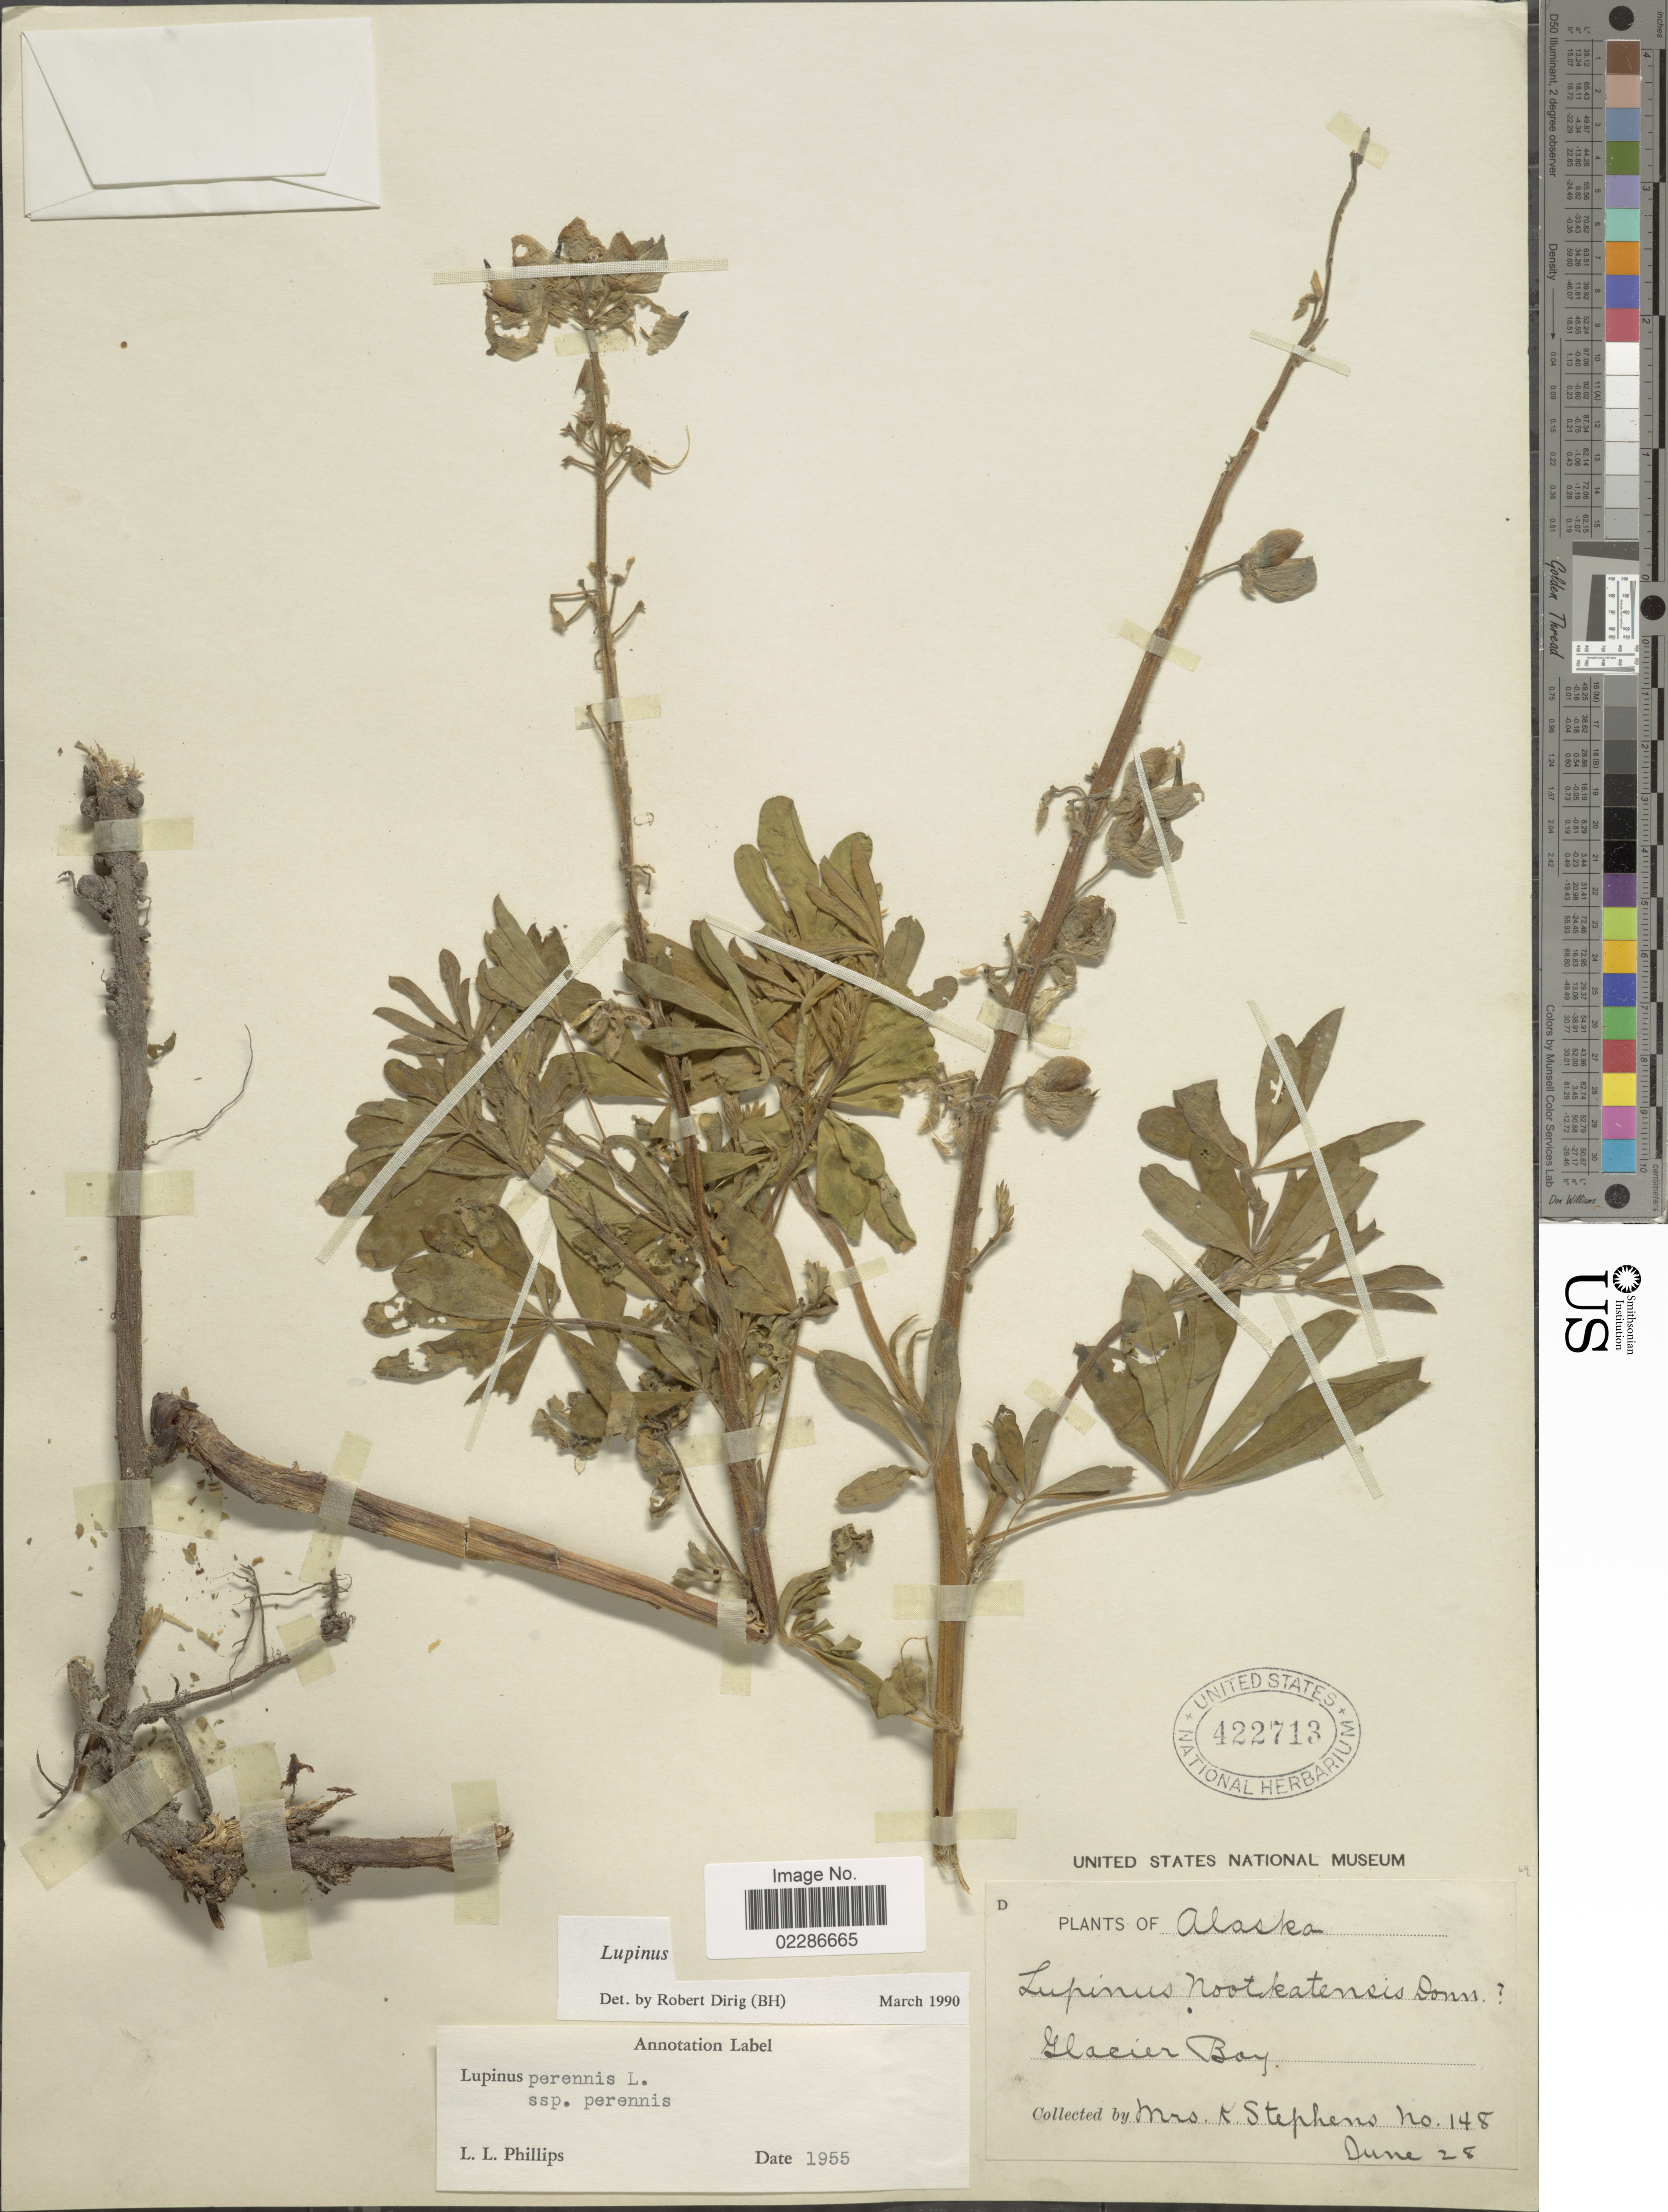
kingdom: Plantae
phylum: Tracheophyta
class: Magnoliopsida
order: Fabales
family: Fabaceae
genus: Lupinus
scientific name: Lupinus perennis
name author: L.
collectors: K. Stephens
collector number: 148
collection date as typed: Transcribed d/m/y: /6/28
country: United States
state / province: Alaska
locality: Glacier Bay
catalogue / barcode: US 422713